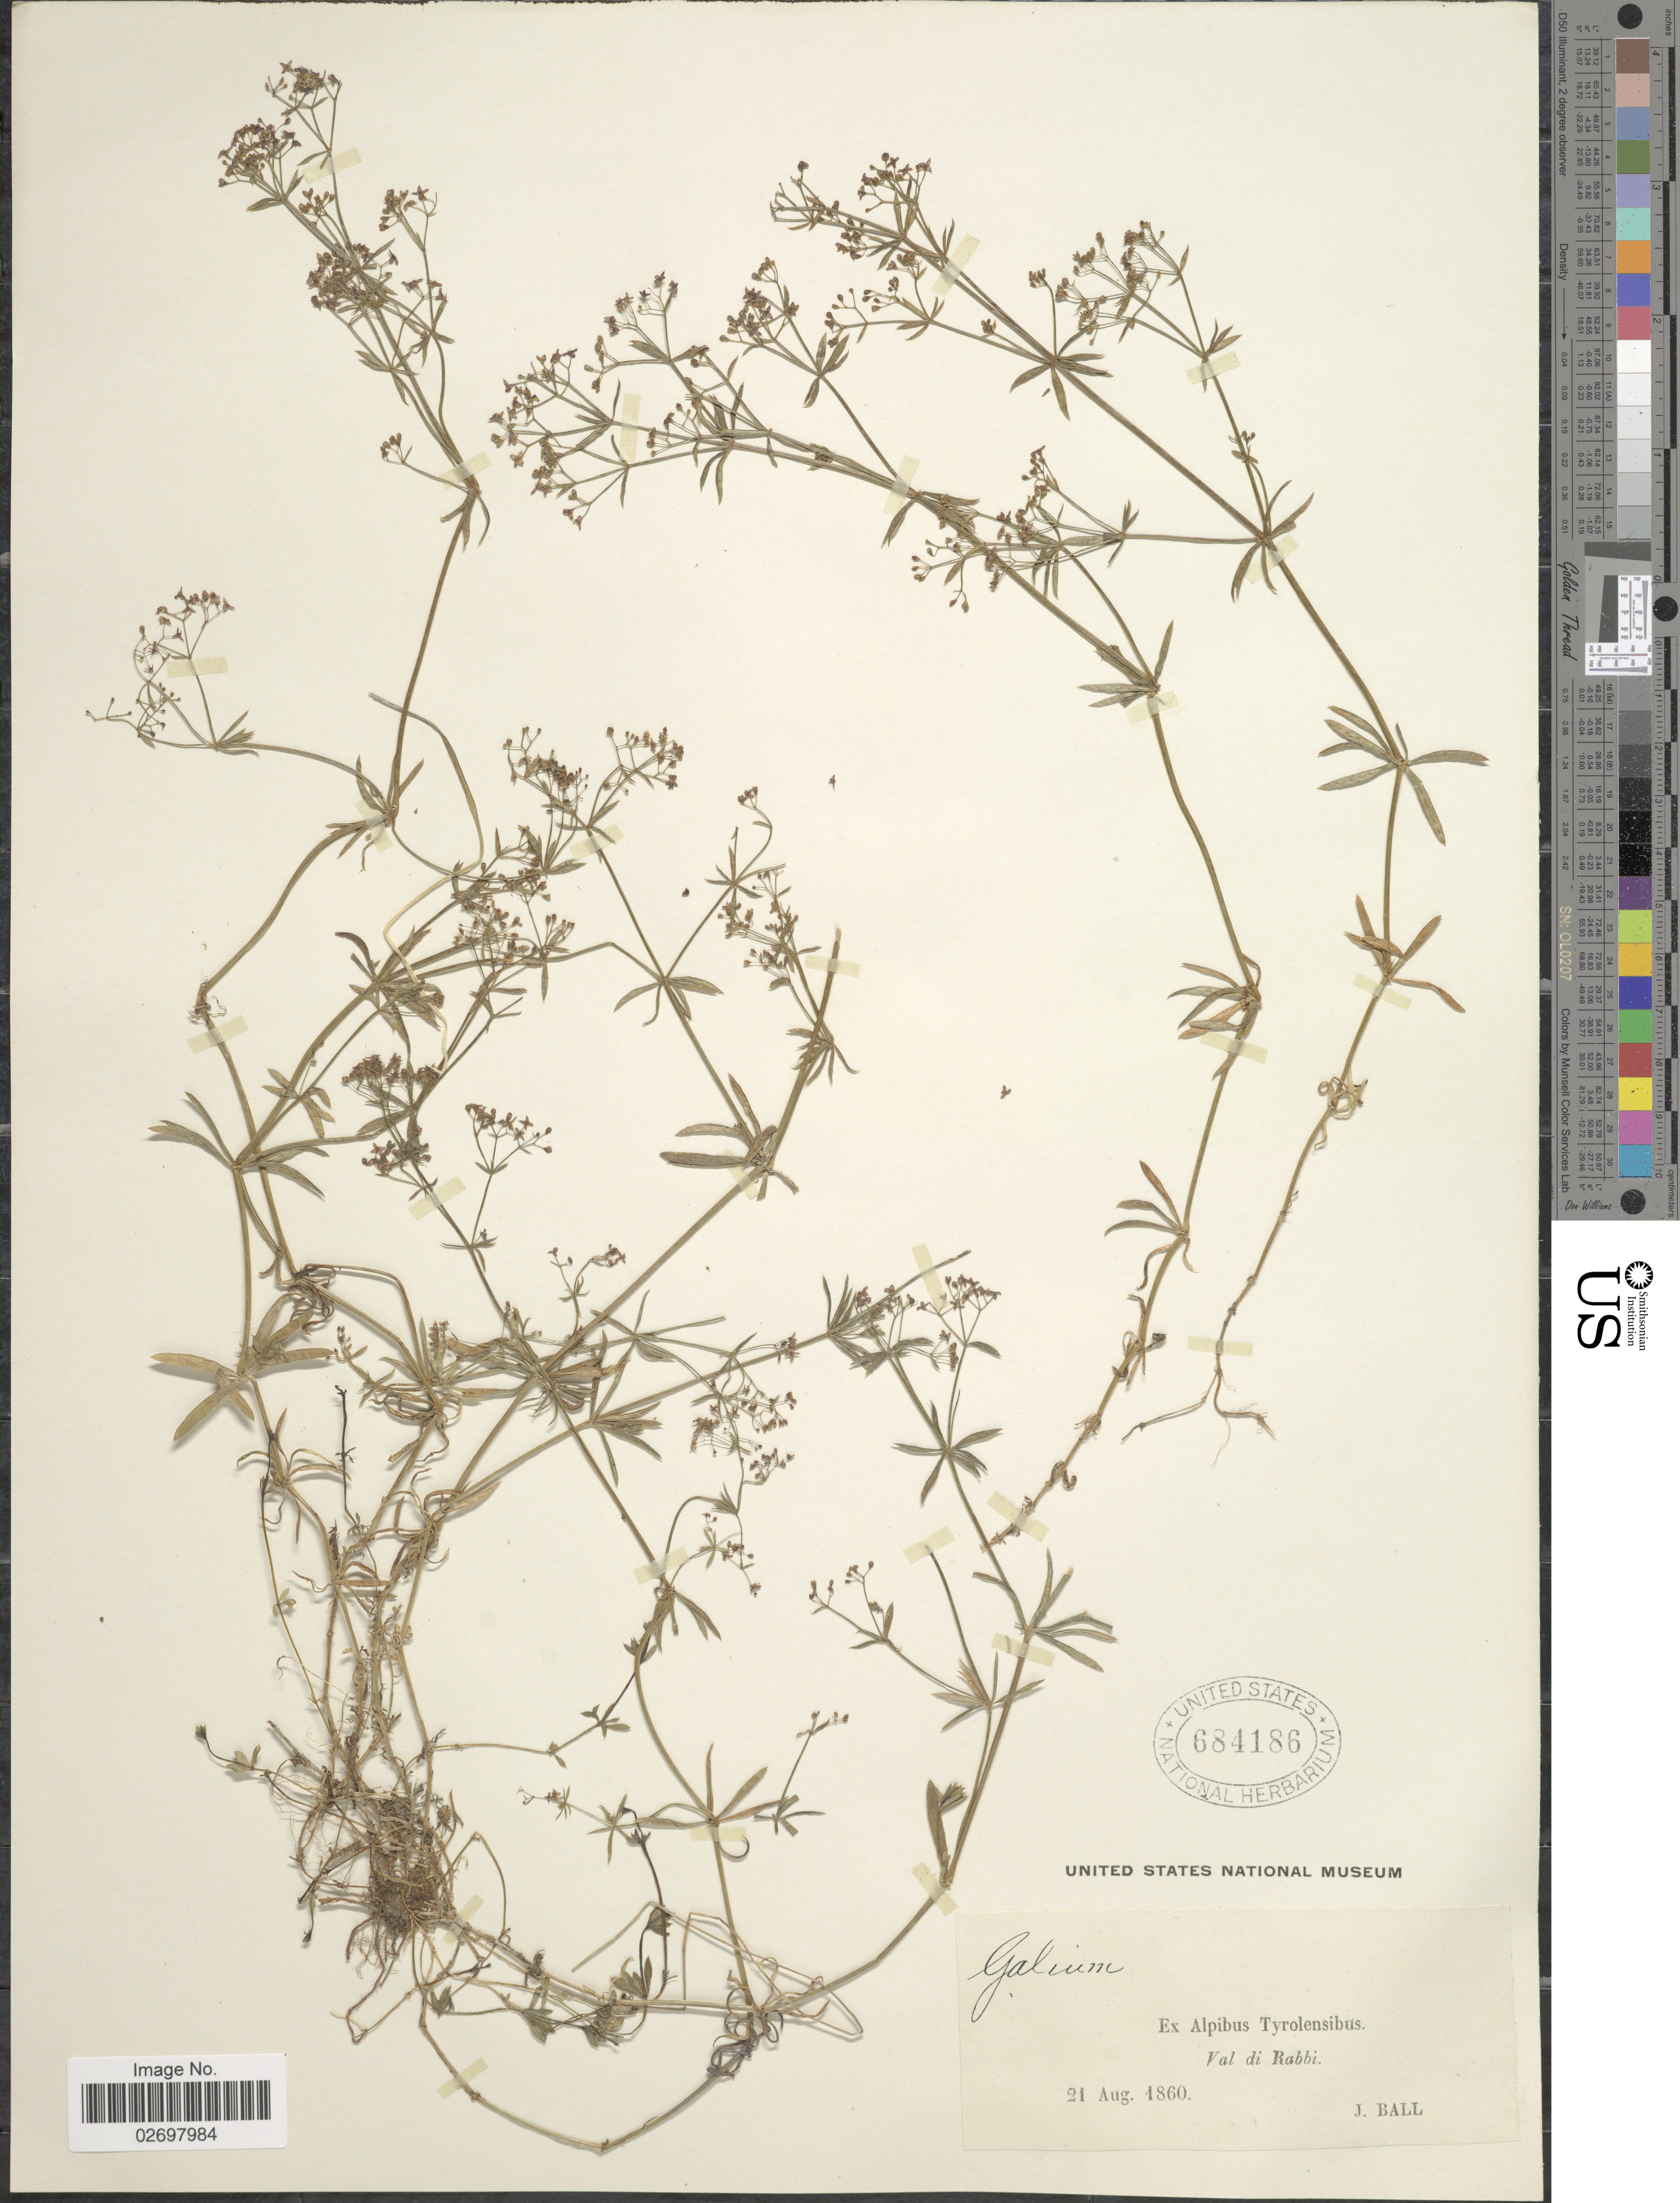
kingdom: Plantae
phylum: Tracheophyta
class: Magnoliopsida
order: Gentianales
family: Rubiaceae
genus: Galium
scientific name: Galium sp.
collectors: J. Ball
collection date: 1860-08-21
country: Austria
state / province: Tirol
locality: Ex Alpibus Tyrolensibus, Val di Rabbi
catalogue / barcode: US 684186